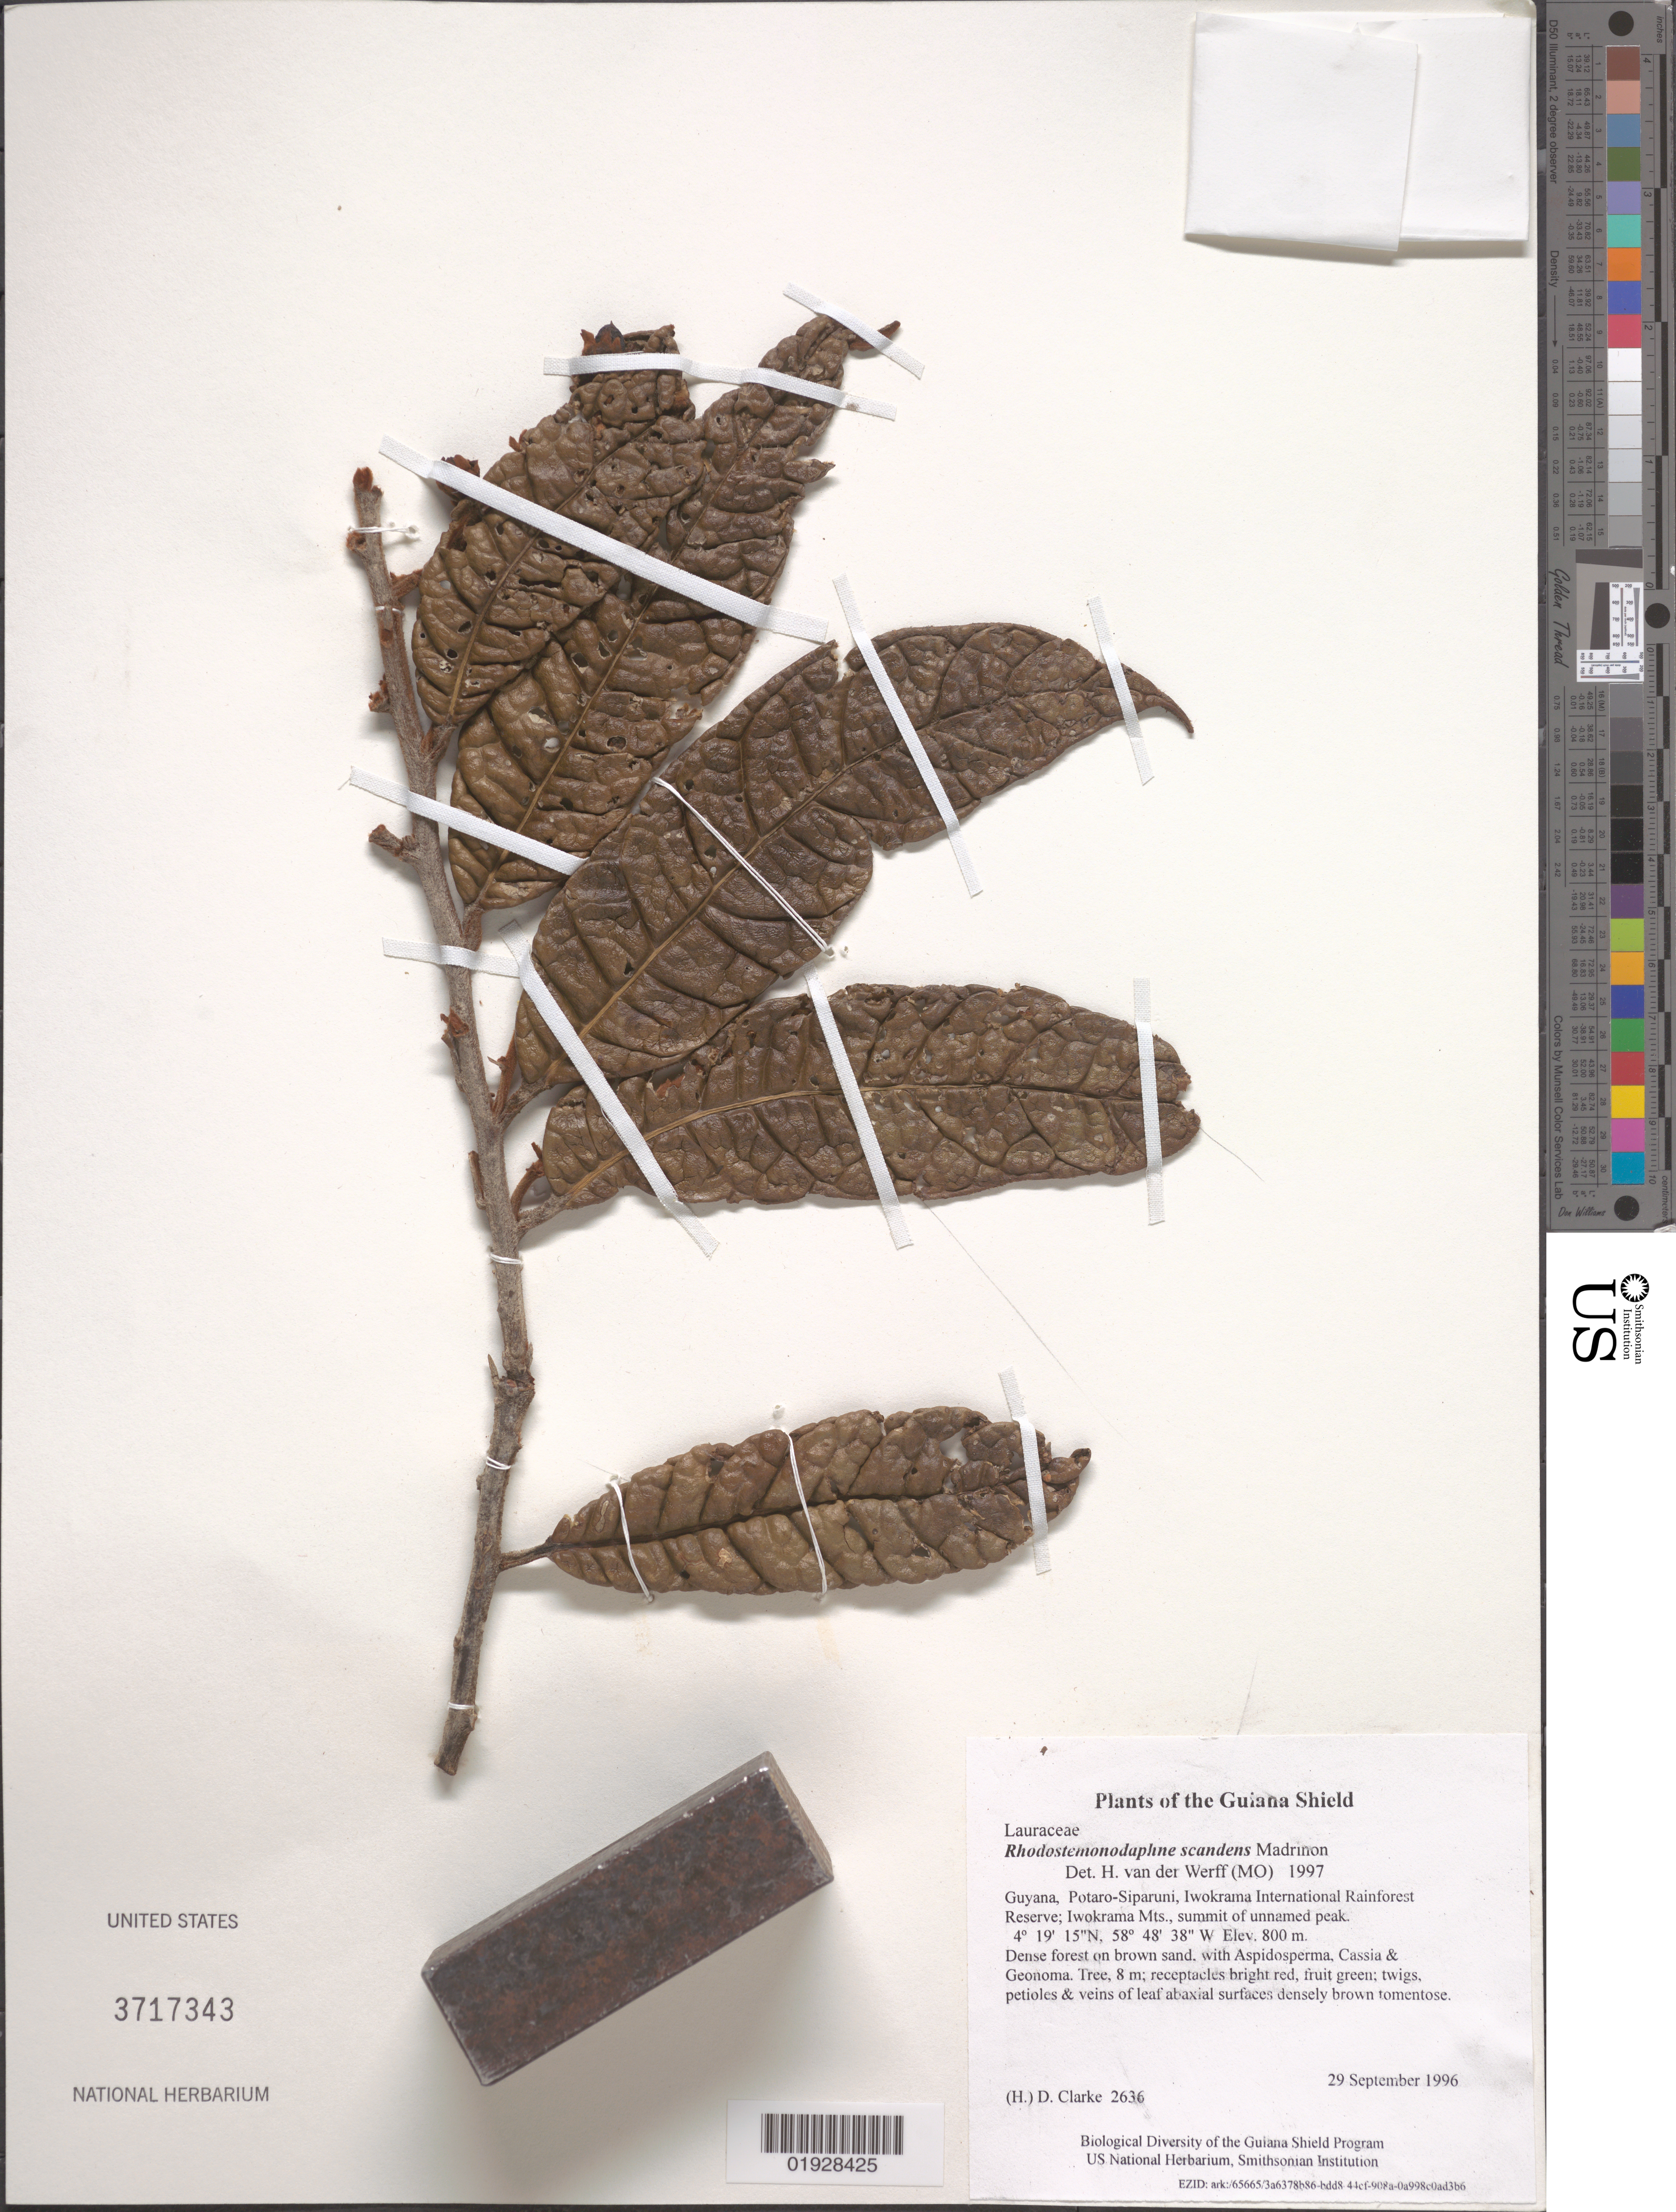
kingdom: Plantae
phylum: Tracheophyta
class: Magnoliopsida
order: Laurales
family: Lauraceae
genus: Rhodostemonodaphne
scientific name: Rhodostemonodaphne scandens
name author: Madriñán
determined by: van der Werff, H., (MO), Missouri Botanical Garden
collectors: H. D. Clarke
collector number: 2636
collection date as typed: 29 September 1996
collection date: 1996-09-29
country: Guyana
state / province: Potaro-Siparuni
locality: Iwokrama International Rainforest Reserve; Iwokrama Mts., summit of unnamed peak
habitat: Dense forest on brown sand, with Aspidosperma, Cassia & Geonoma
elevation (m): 800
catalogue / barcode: US 3717343